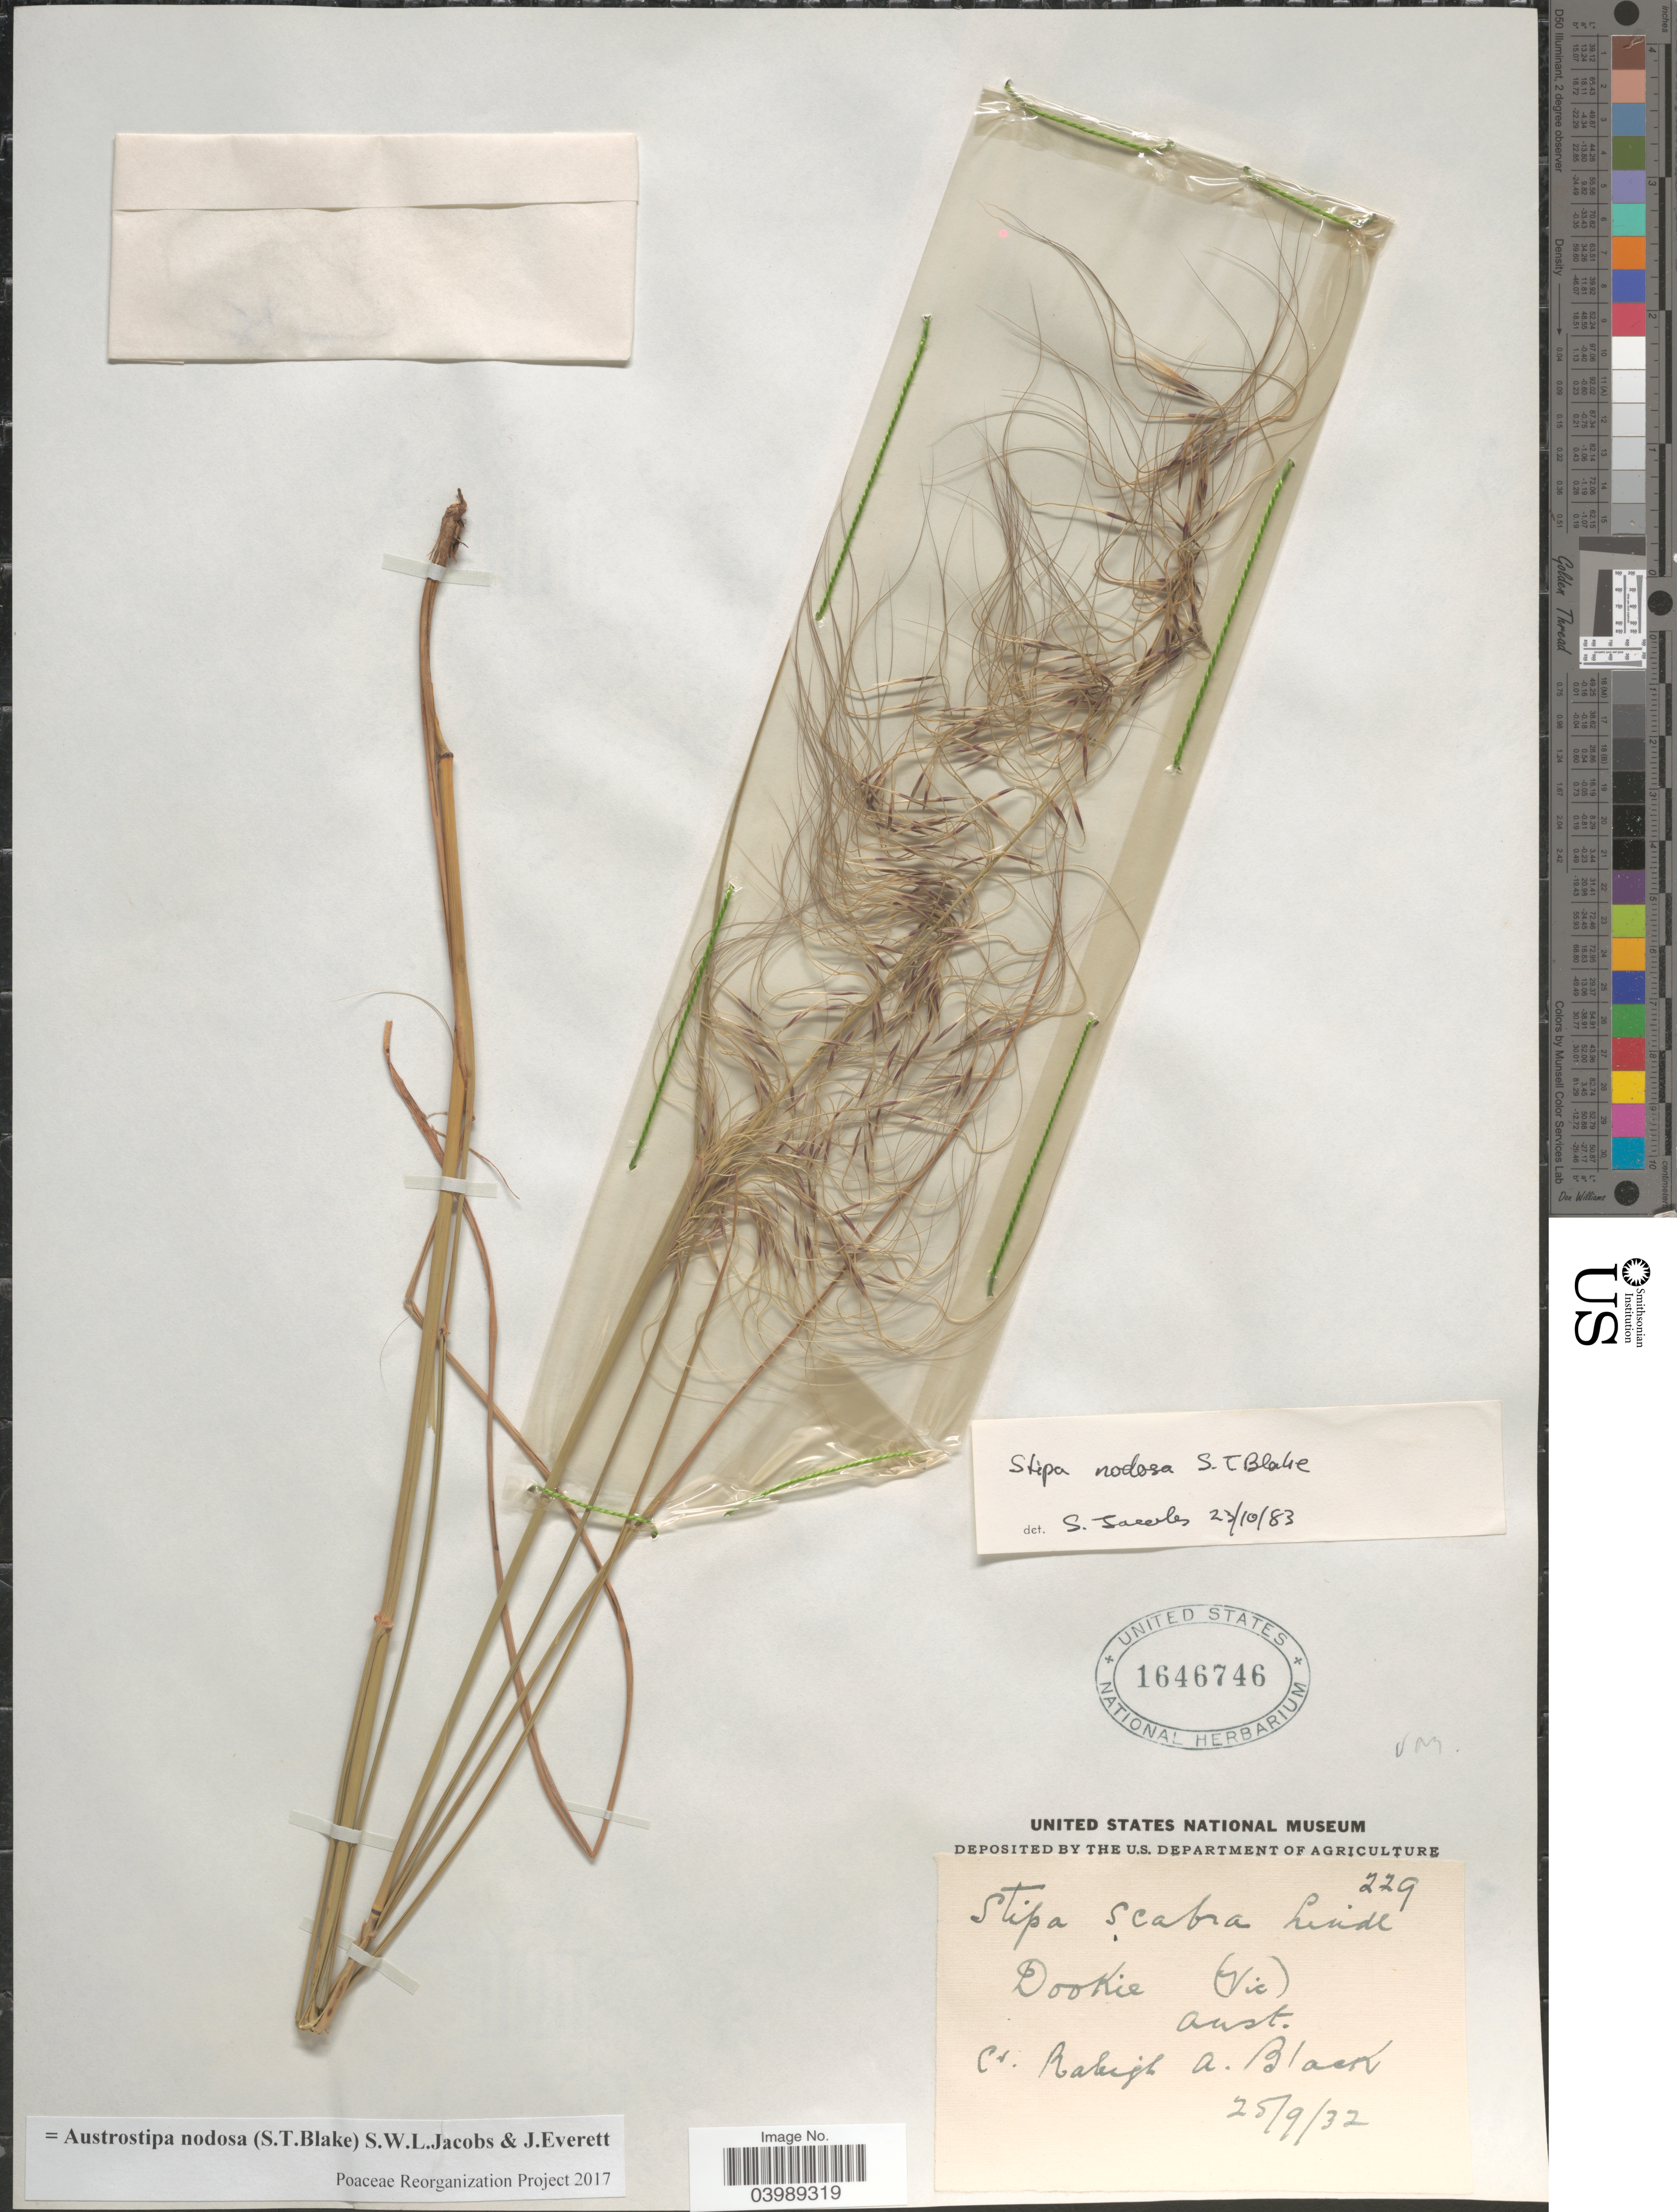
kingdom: Plantae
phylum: Tracheophyta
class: Liliopsida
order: Poales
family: Poaceae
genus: Austrostipa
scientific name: Austrostipa nodosa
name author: (S.T. Blake) S.W.L. Jacobs & J. Everett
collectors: R. A. Black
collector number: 229*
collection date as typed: Transcribed d/m/y: 25/9/32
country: Australia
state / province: Victoria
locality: Dooekie (Vic.).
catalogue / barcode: US 1646746